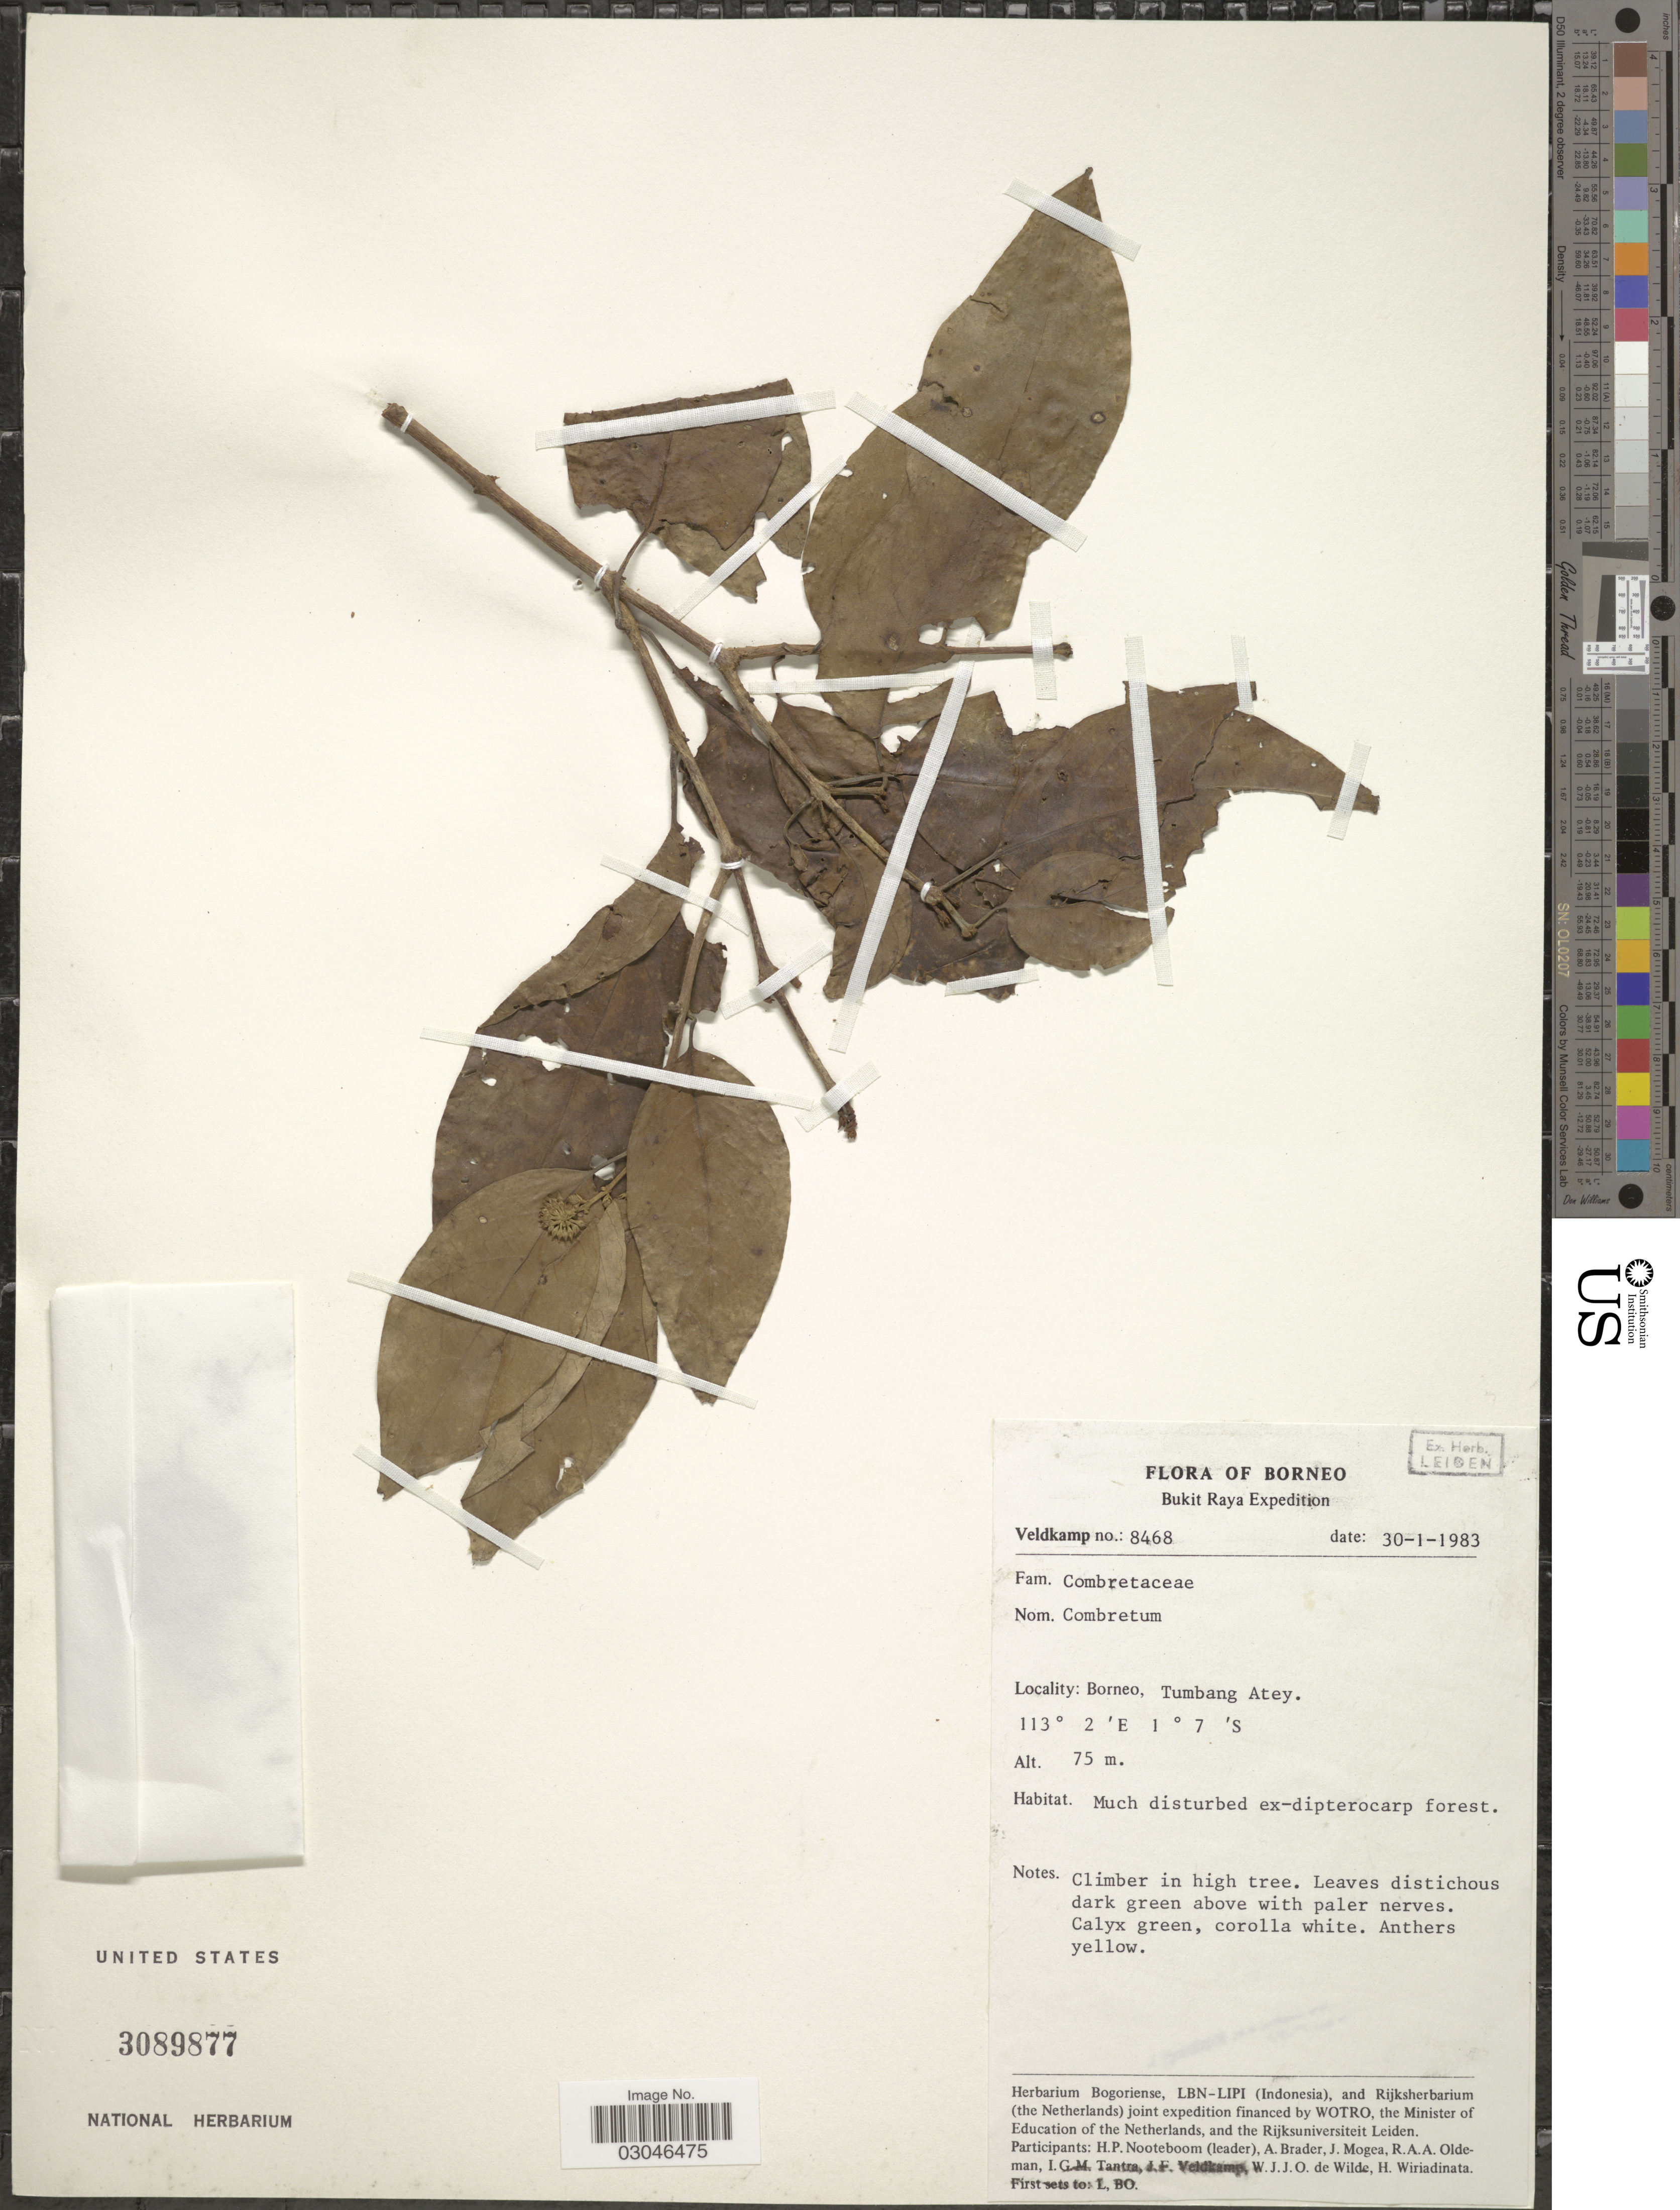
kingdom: Plantae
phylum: Tracheophyta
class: Magnoliopsida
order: Myrtales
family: Combretaceae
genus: Combretum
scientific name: Combretum sp.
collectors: J. F. Veldkamp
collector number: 8468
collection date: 1983-01-30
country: Indonesia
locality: Borneo. Bukit Raya. Tumbang Atey.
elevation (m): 75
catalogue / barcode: US 3089877